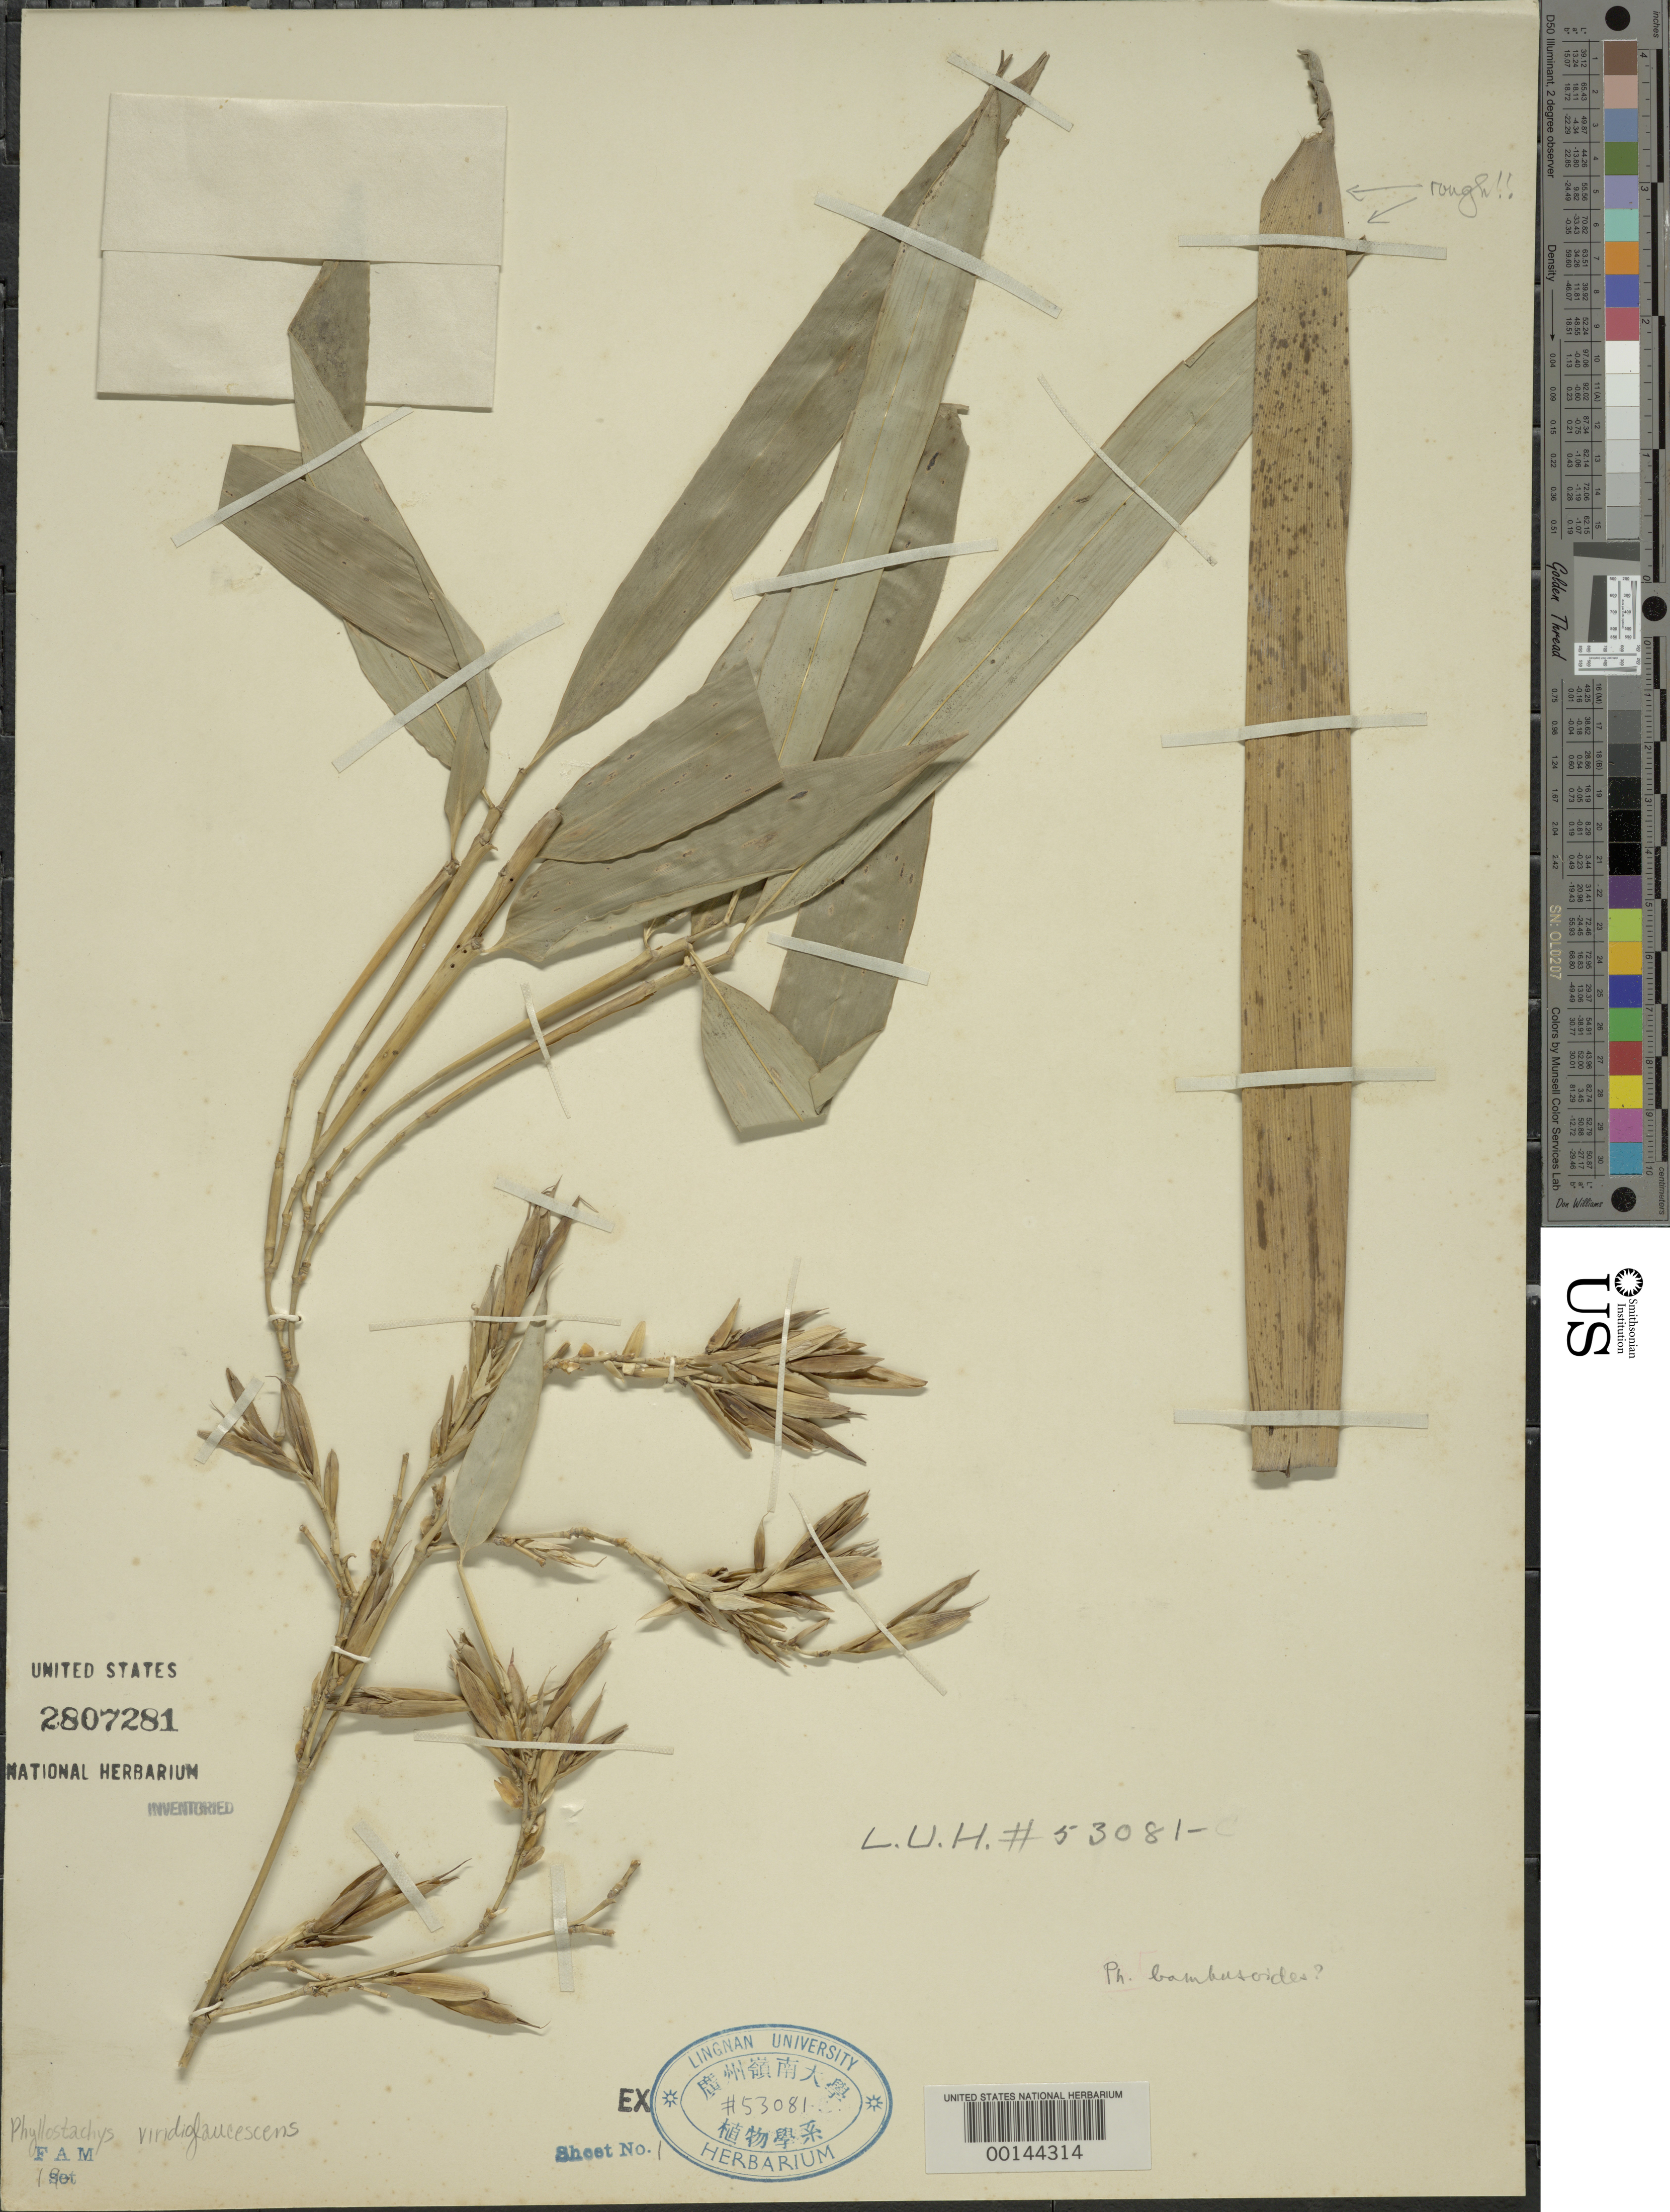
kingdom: Plantae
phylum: Tracheophyta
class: Liliopsida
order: Poales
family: Poaceae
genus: Phyllostachys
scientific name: Phyllostachys viridiglaucescens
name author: Rivière & C. Rivière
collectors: J. Rose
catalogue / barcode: US 2807281